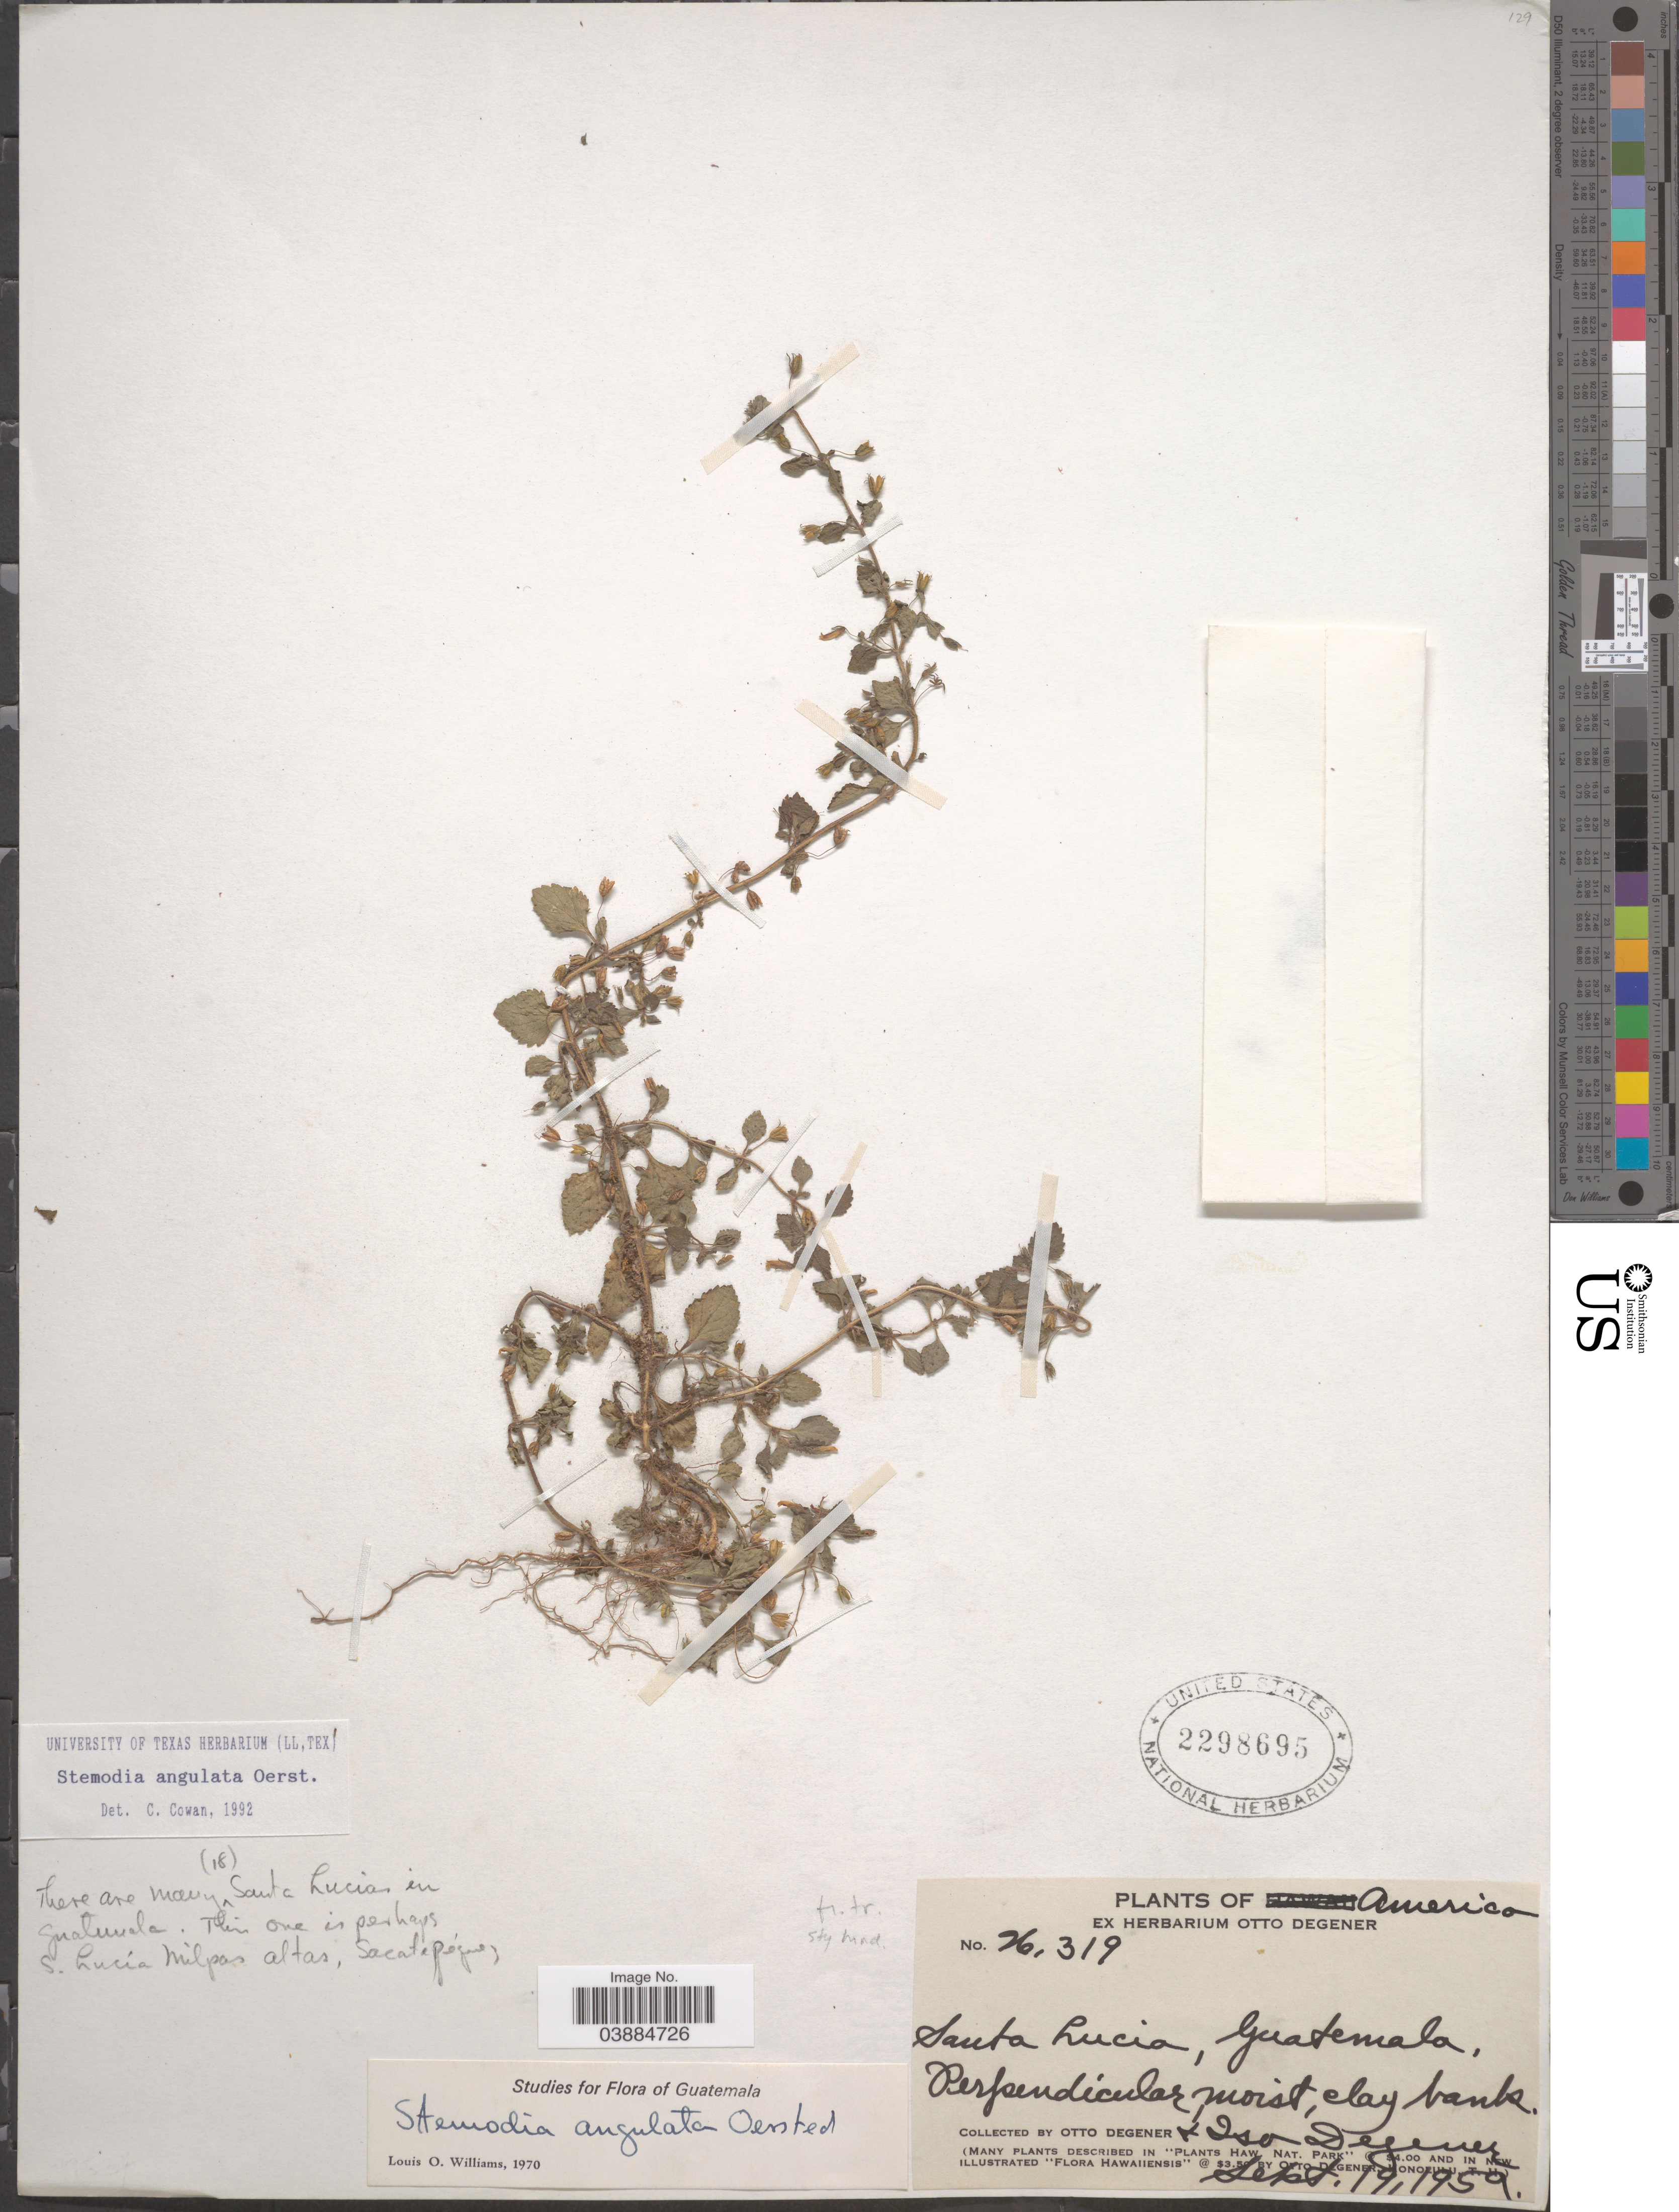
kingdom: Plantae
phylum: Tracheophyta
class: Magnoliopsida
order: Lamiales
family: Plantaginaceae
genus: Stemodia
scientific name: Stemodia angulata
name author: Oerst.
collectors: O. Degener & I. Degener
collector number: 26319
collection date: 1959-09-19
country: Guatemala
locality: Santa Lucia.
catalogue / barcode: US 2298695